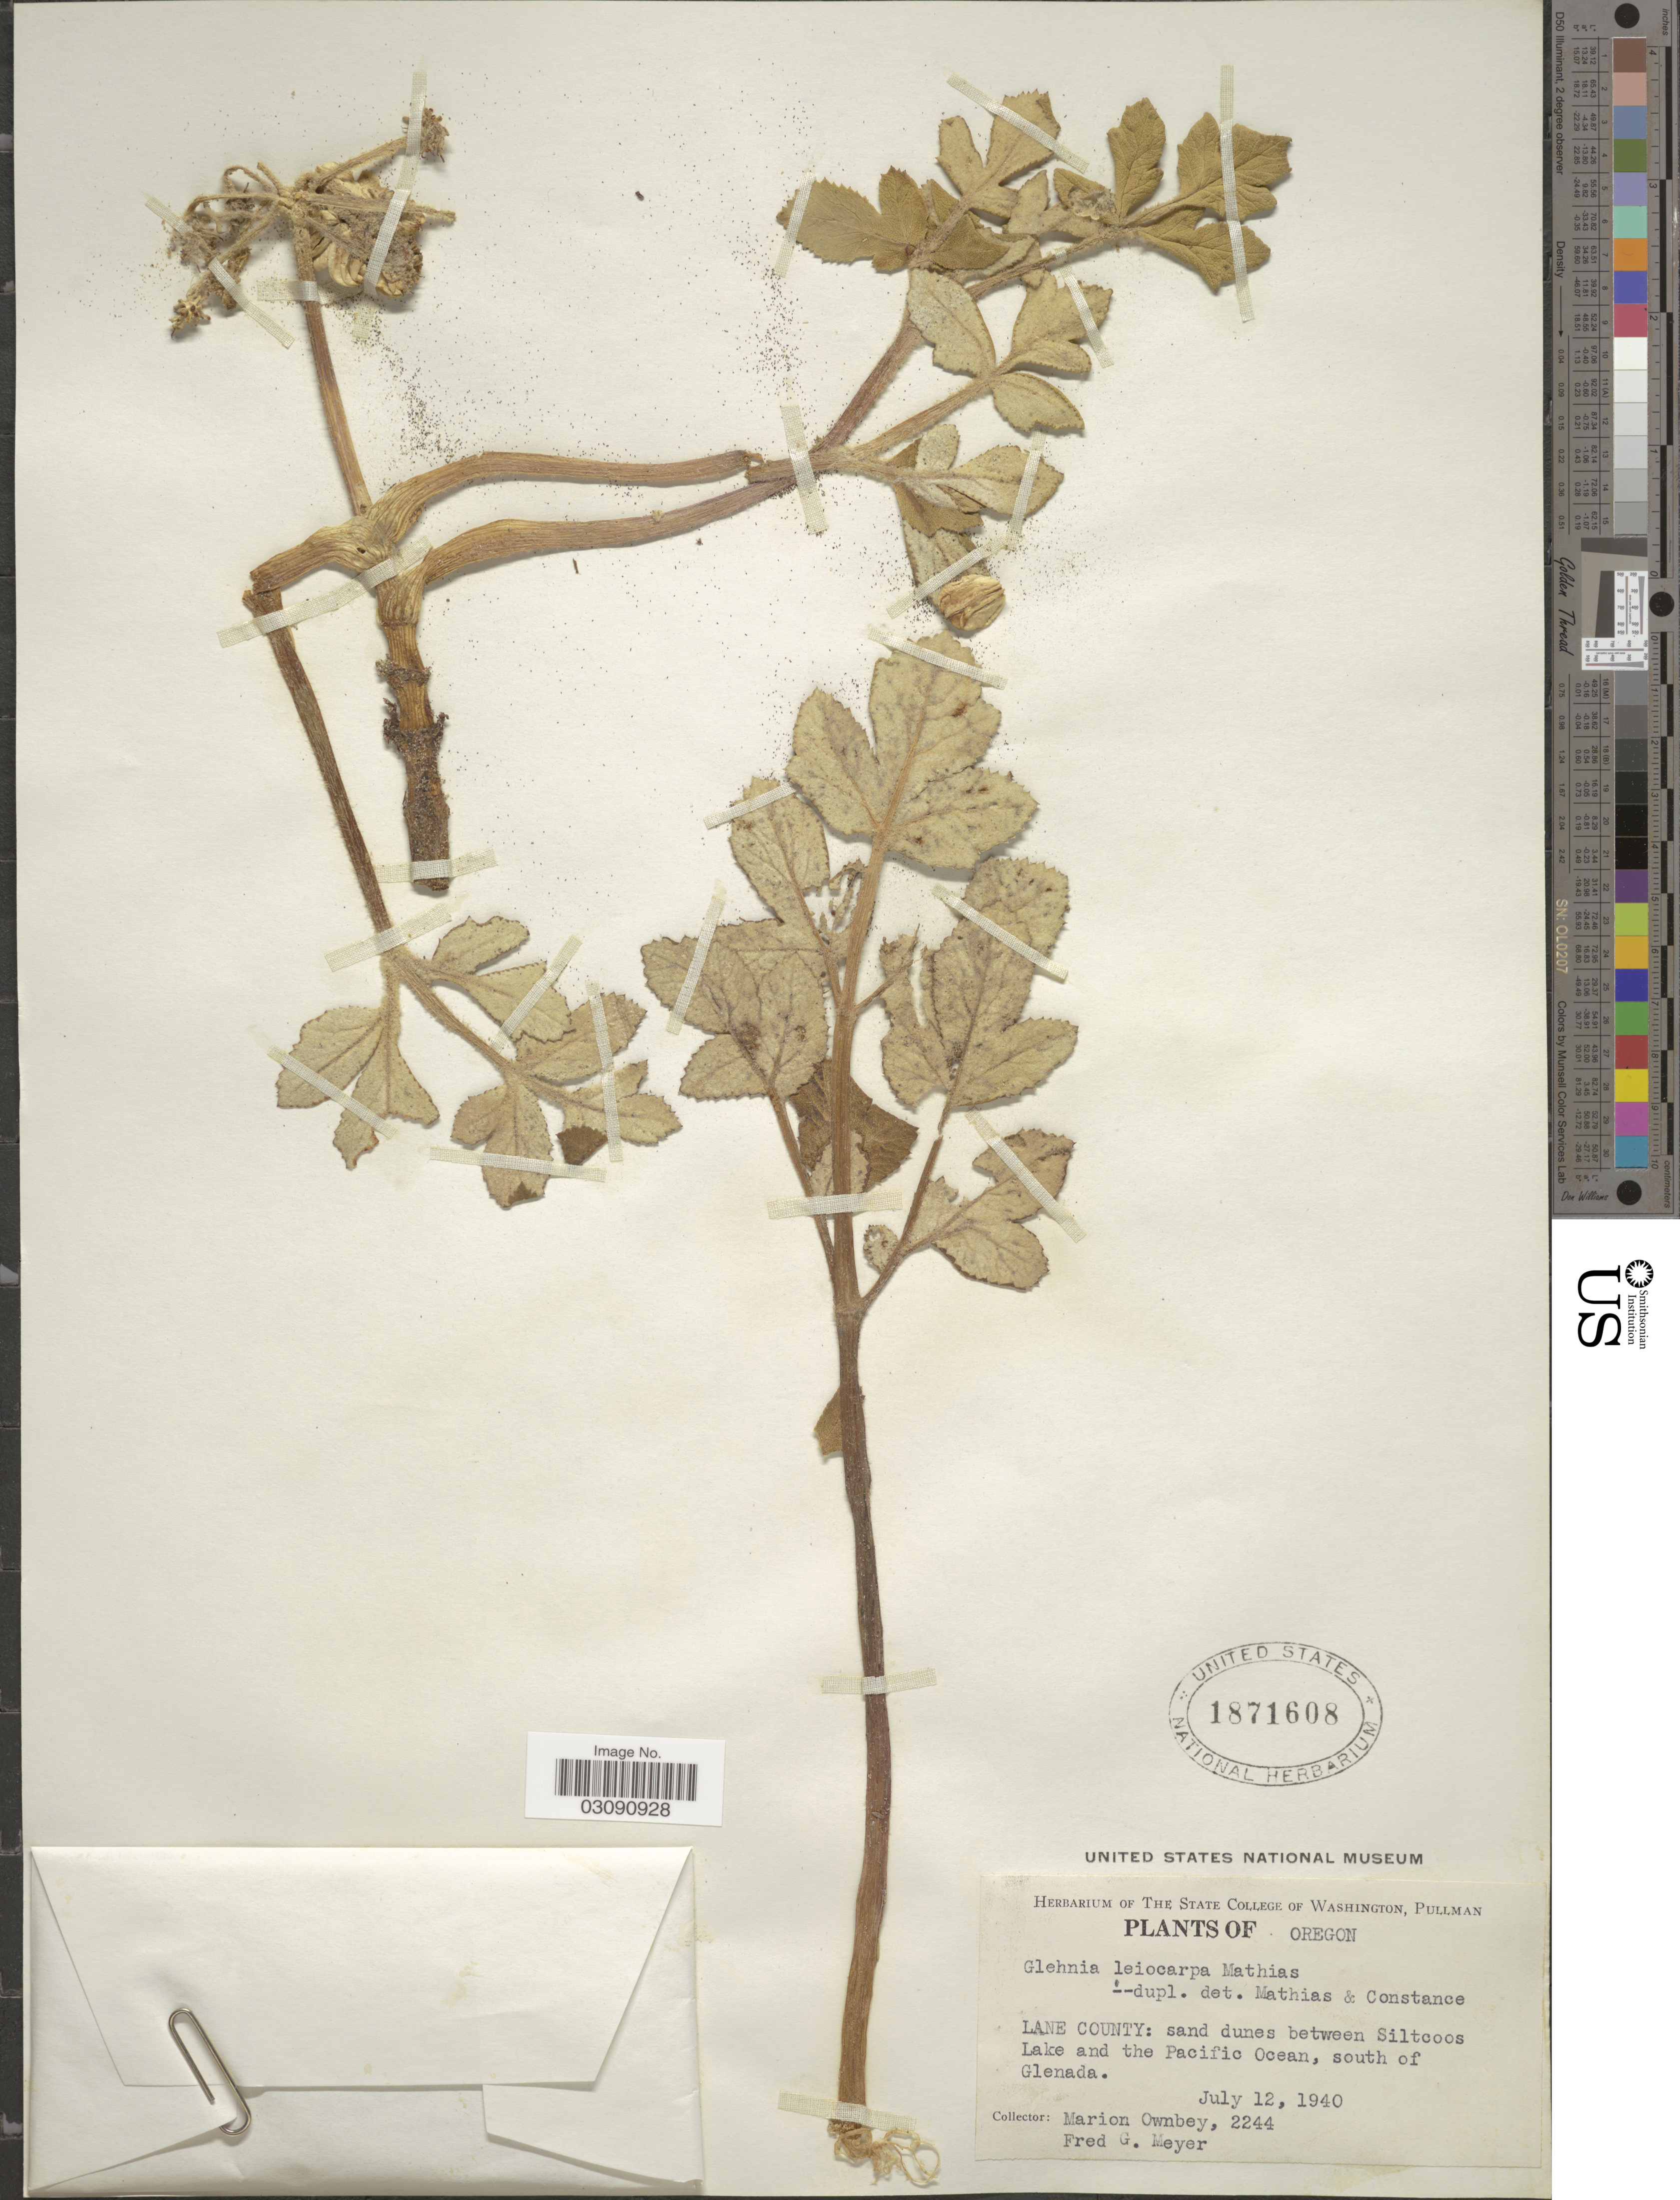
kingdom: Plantae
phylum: Tracheophyta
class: Magnoliopsida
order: Apiales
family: Apiaceae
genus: Glehnia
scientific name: Glehnia littoralis subsp. leiocarpa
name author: (Mathias) Hultén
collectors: M. Ownbey & F. Meyer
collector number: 2244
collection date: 1940-07-12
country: United States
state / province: Oregon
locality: Lane County: sand dunes between Siltcoos Lake and the Pacific Ocean, south of Glenada.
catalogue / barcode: US 1871608